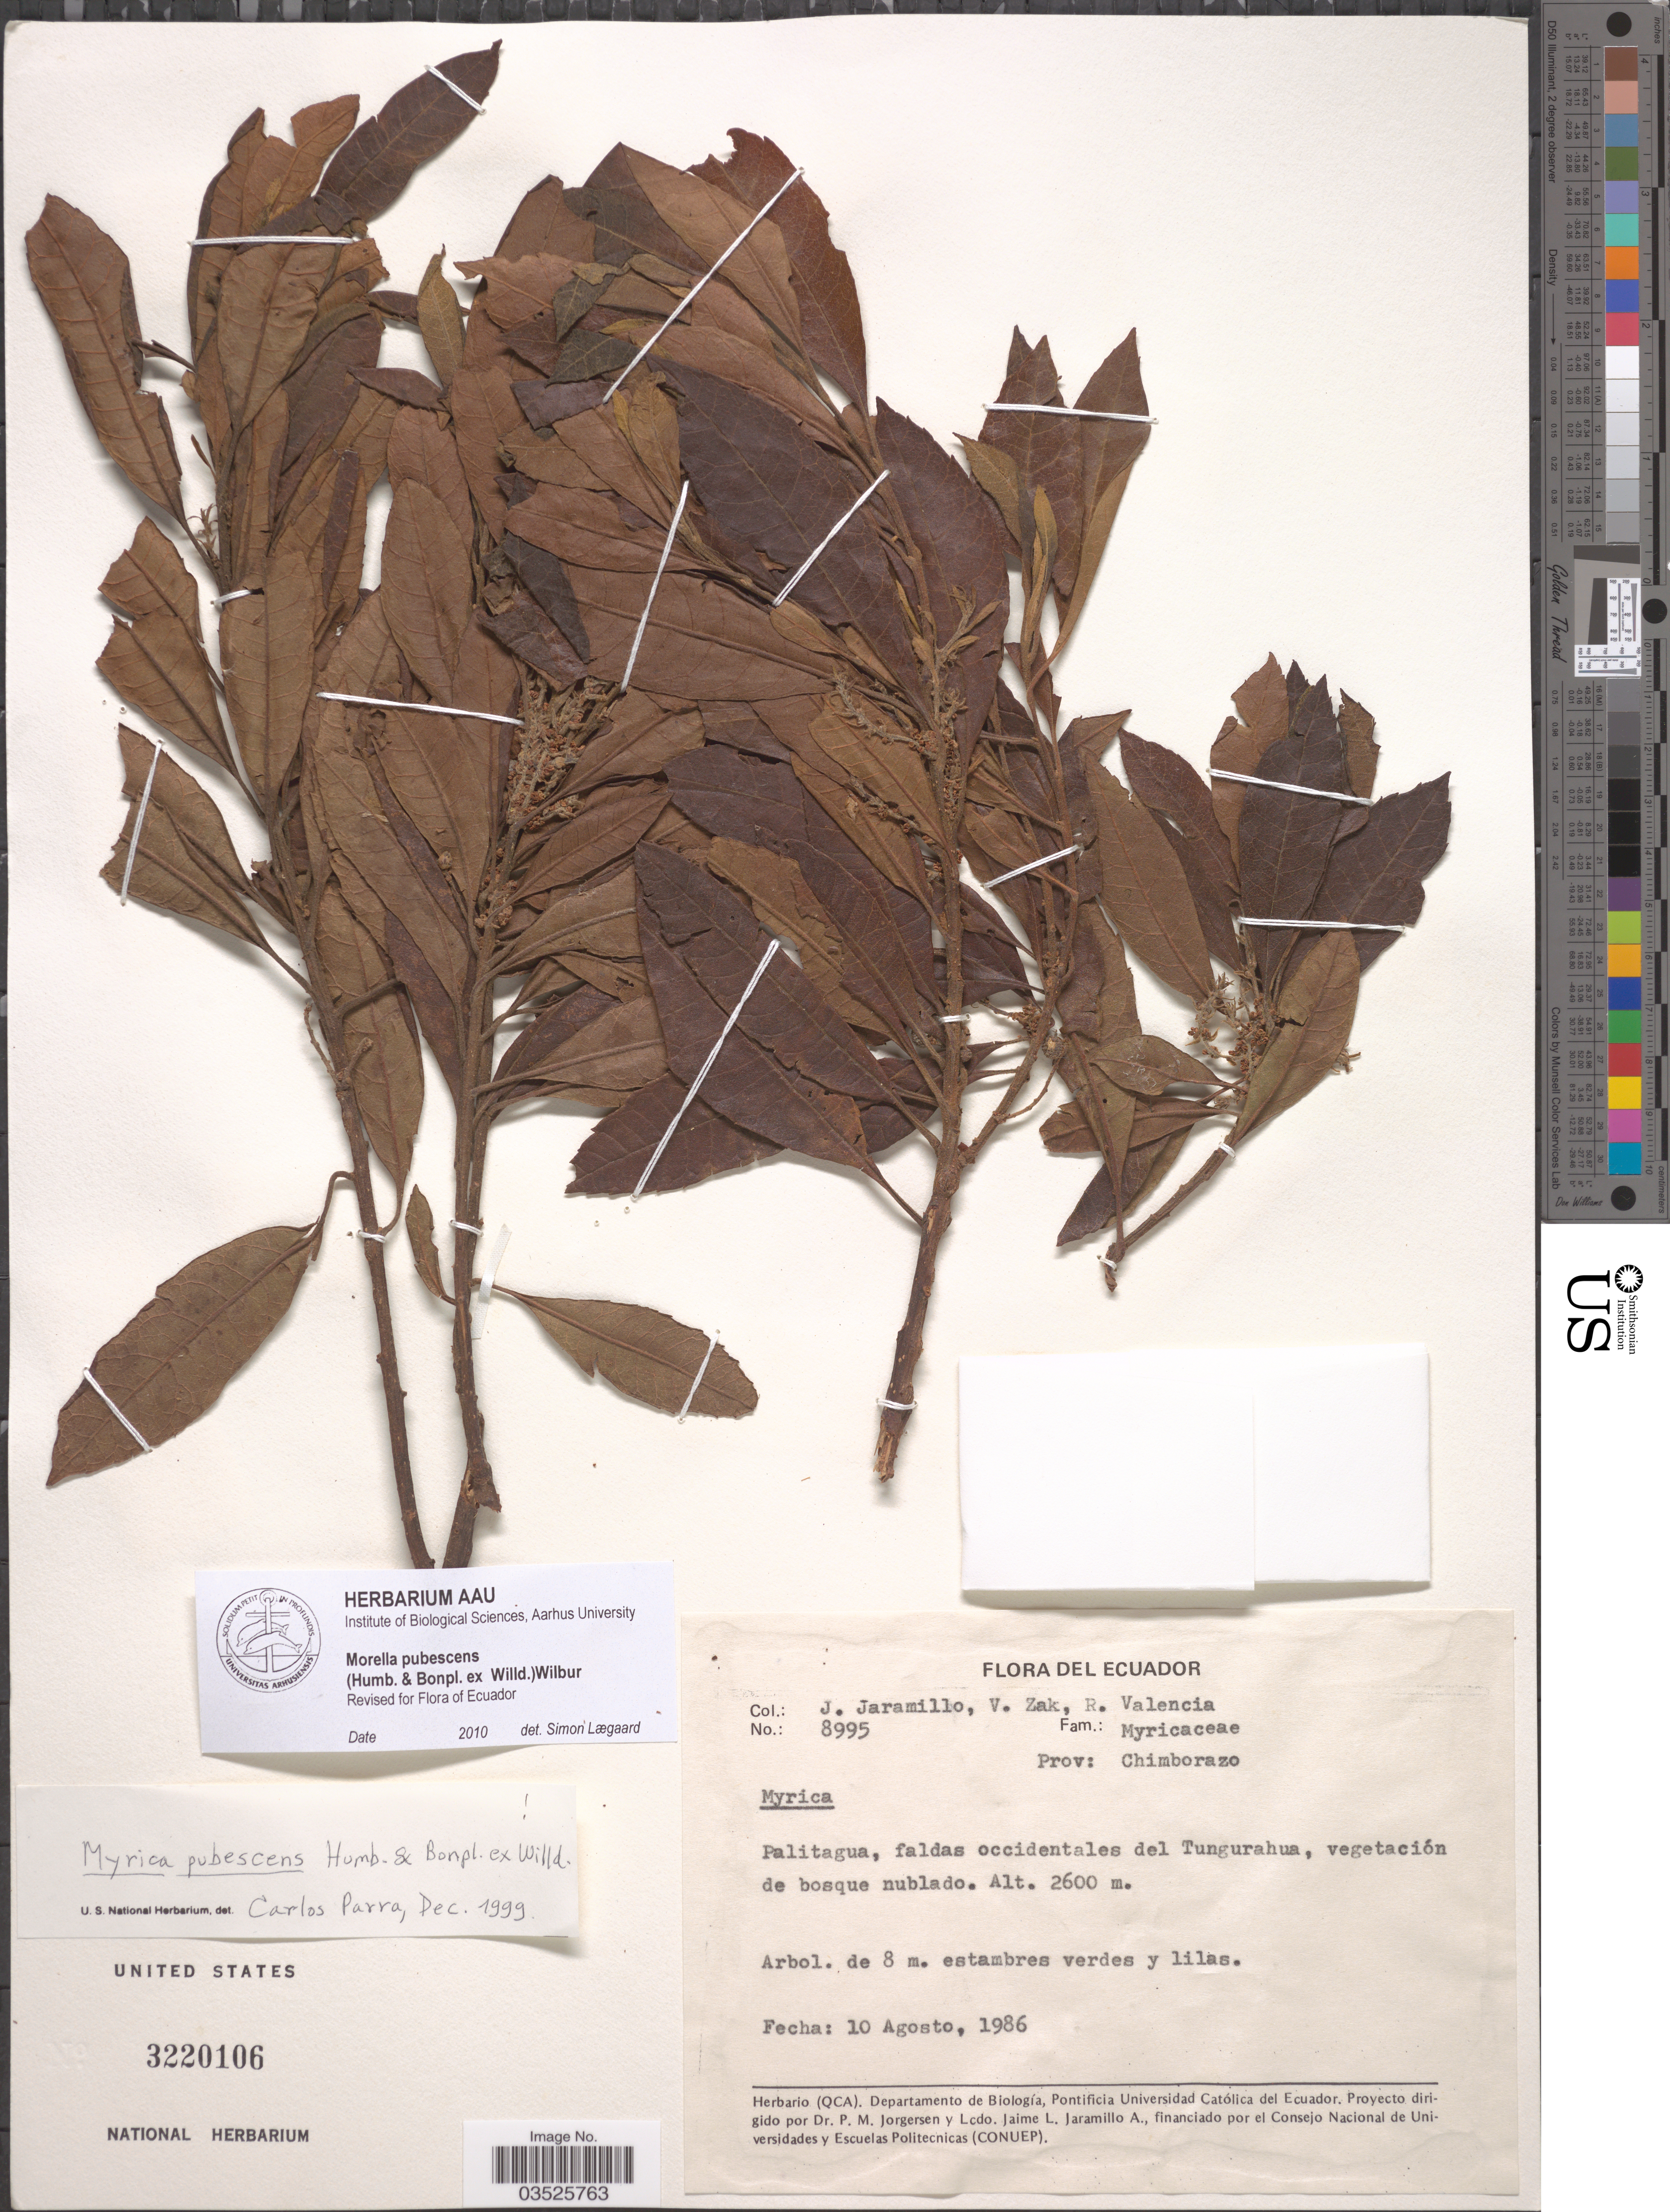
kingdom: Plantae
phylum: Tracheophyta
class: Magnoliopsida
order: Fagales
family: Myricaceae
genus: Morella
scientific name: Morella pubescens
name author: (Humb. & Bonpl. ex Willd.) Wilbur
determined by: Lægaard, S.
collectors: J. Jaramillo, V. Zak & R. Valencia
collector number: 8995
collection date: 1986-08-10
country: Ecuador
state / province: Chimborazo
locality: Palitagua, faldas occidentales del Tungurahua, vegetación de bosque nublado.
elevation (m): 2600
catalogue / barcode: US 3220106